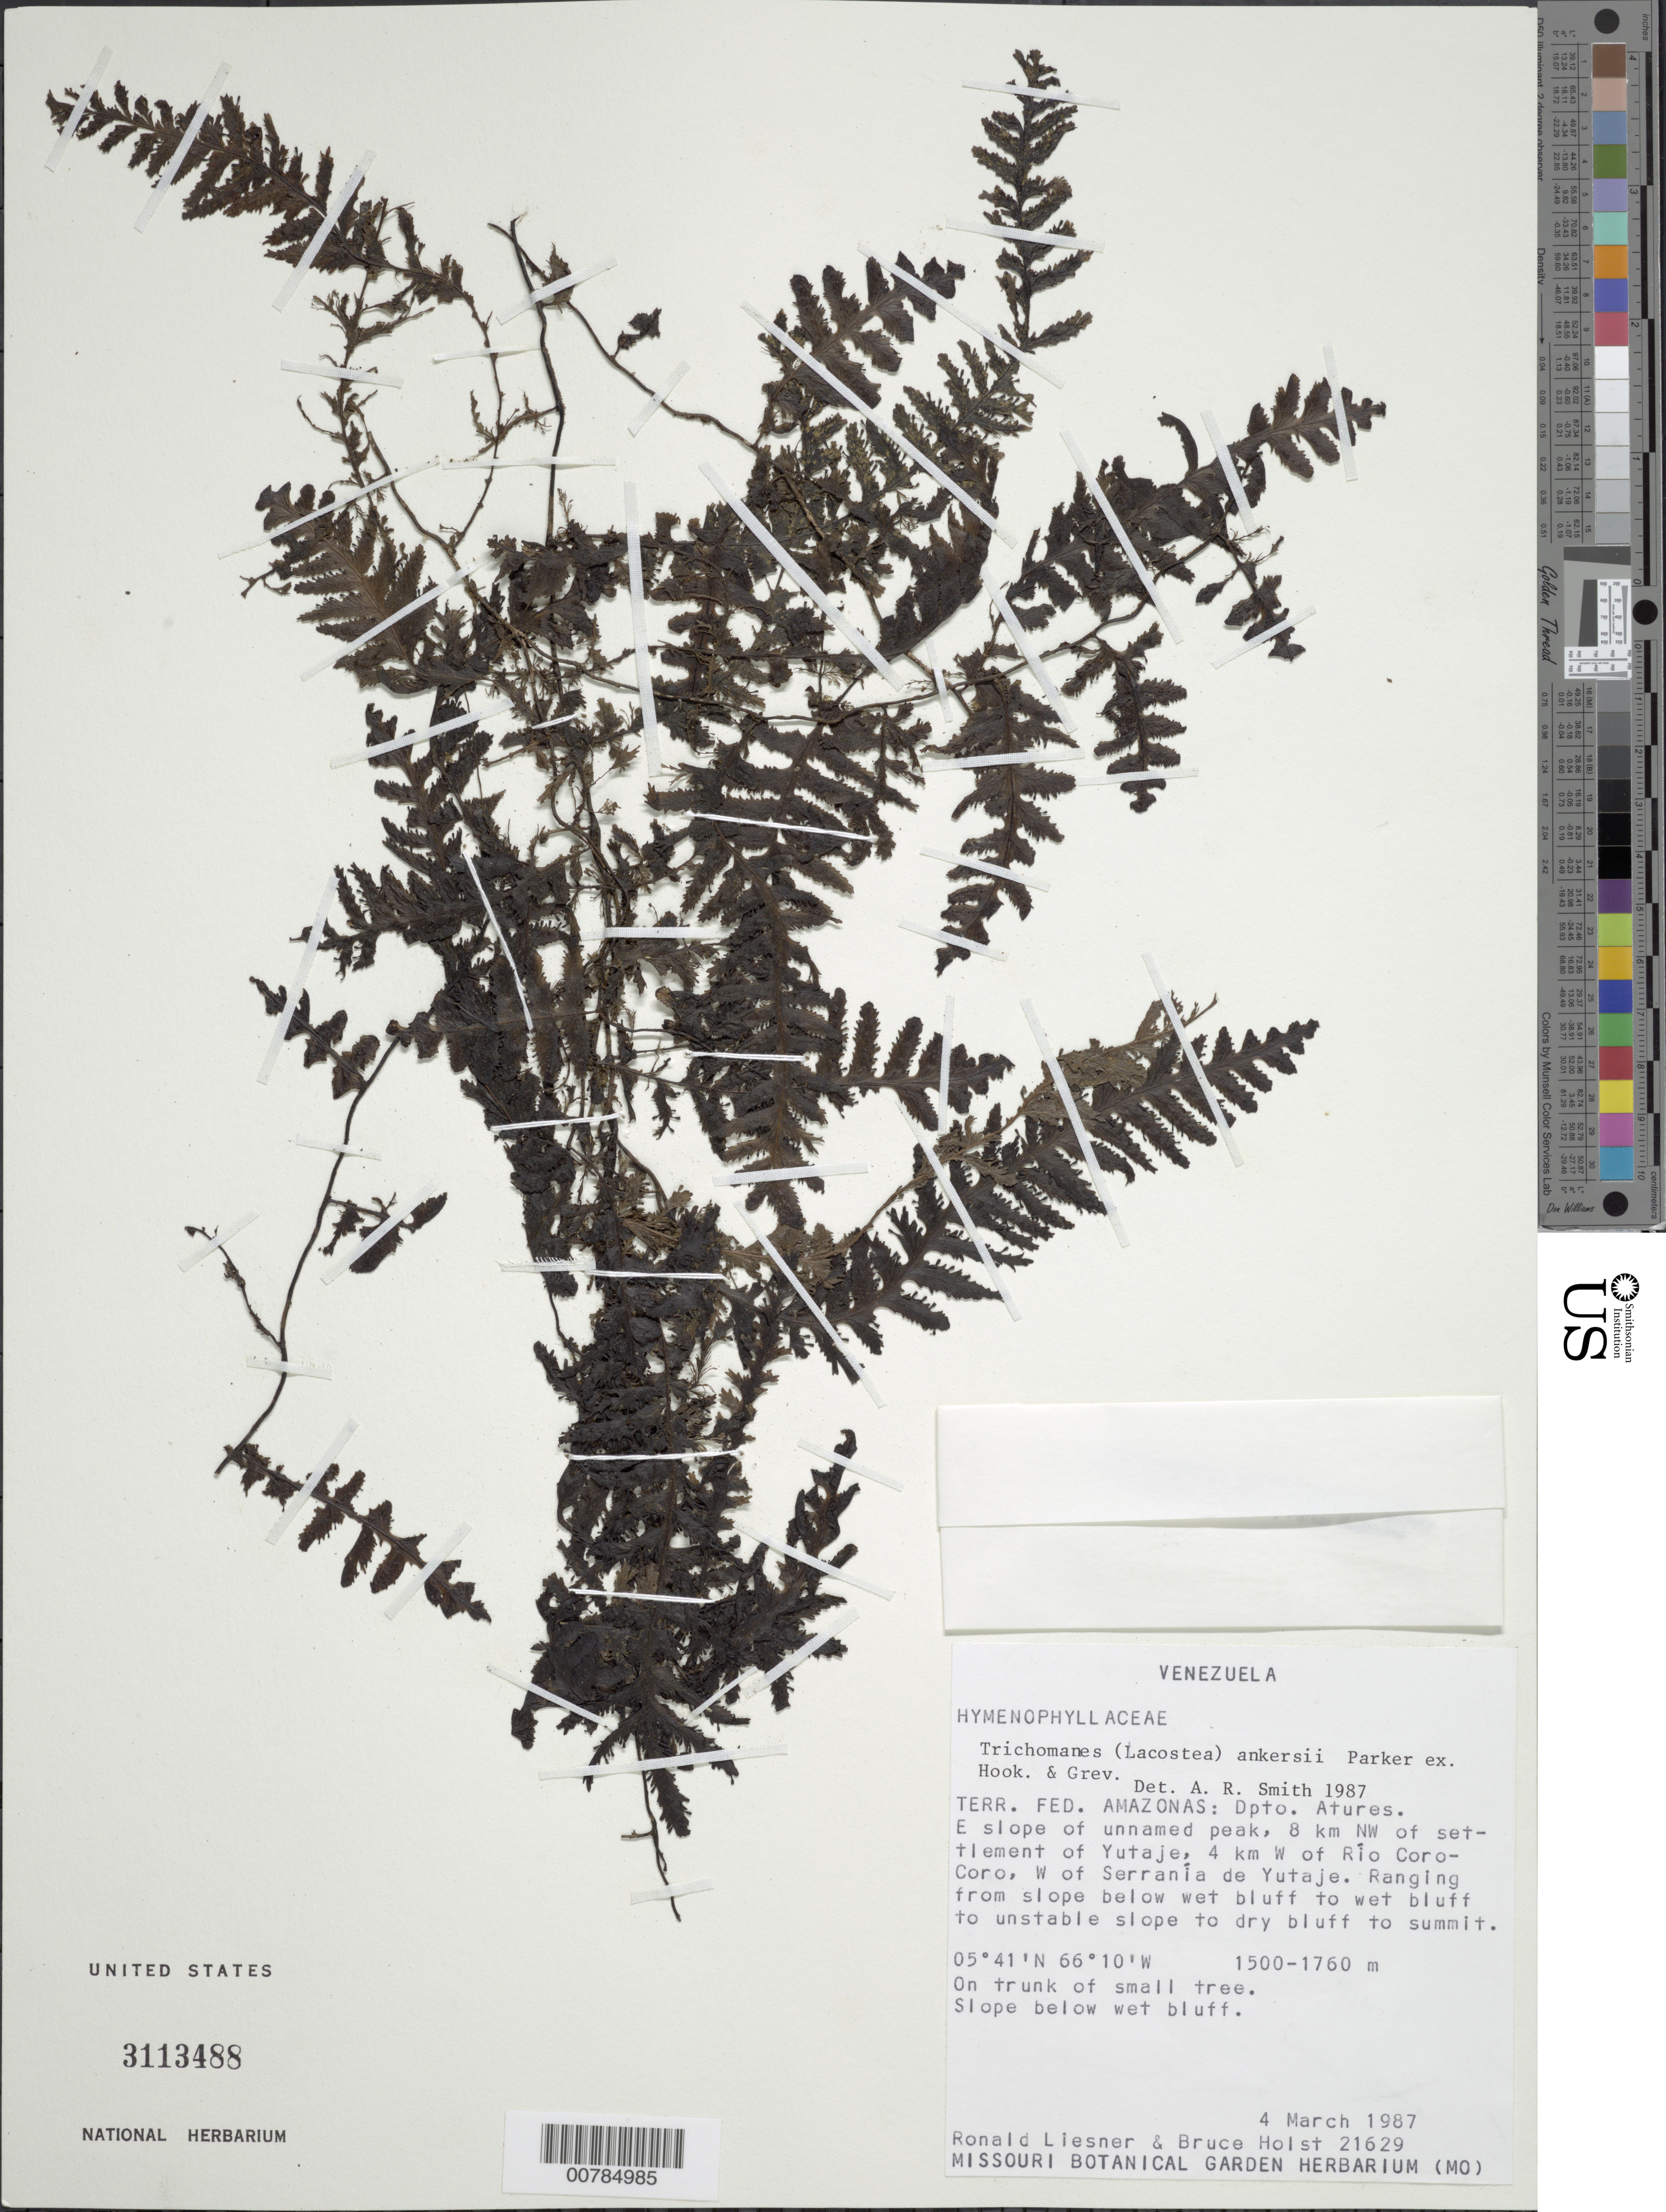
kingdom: Plantae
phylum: Tracheophyta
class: Polypodiopsida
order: Hymenophyllales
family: Hymenophyllaceae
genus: Trichomanes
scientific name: Trichomanes ankersii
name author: C. Parker ex Hook. & Grev.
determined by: Smith, Alan R., (UC)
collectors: R. L. Liesner & B. Holst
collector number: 21629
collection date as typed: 4-Mar-87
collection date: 1987-03-04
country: Venezuela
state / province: Amazonas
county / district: Atures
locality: Yutajé settlement, 8 km NW of; 4 km W of Río Coro-Coro, W of Serrania de Yutajé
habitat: Slope below wet bluff; on trunk of small tree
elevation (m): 1500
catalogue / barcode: US 3113488